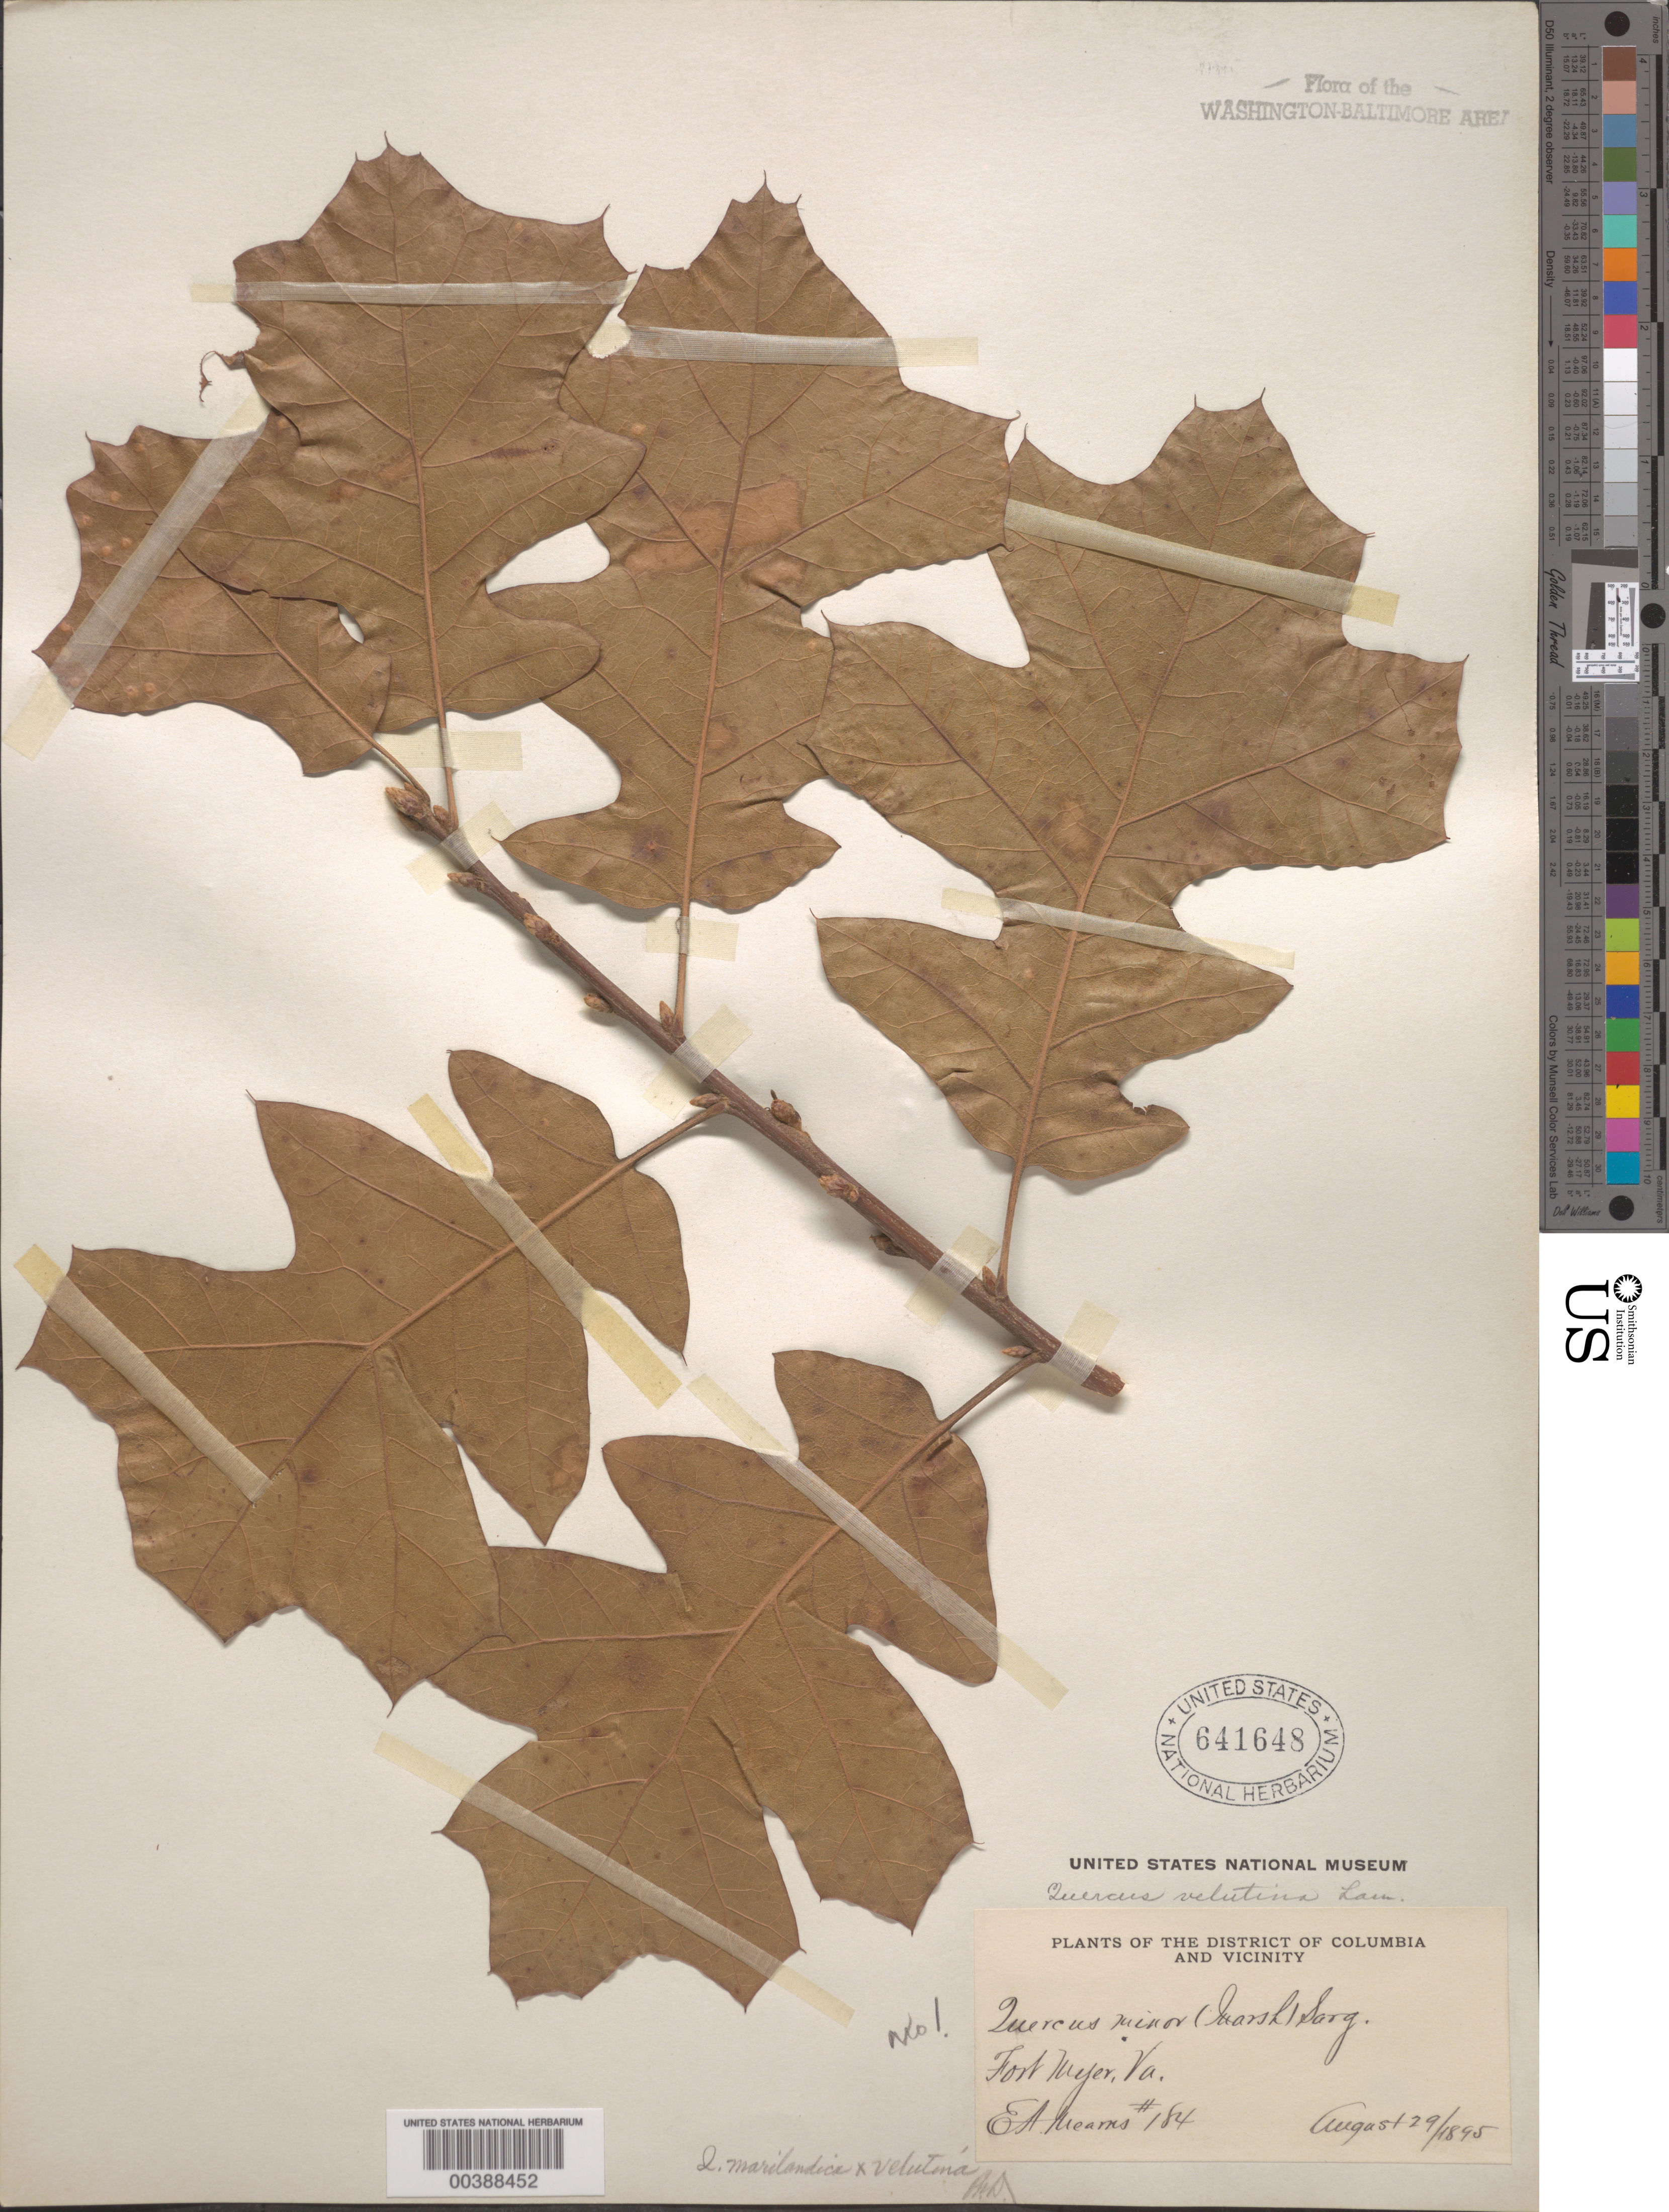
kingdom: Plantae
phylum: Tracheophyta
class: Magnoliopsida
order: Fagales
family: Fagaceae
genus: Quercus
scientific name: Quercus marilandica x Q. velutina Lam.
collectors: E. A. Mearns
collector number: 184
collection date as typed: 29 Aug 1895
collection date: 1895-08-29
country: United States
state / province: Virginia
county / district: Arlington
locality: Fort Myers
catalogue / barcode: US 641648